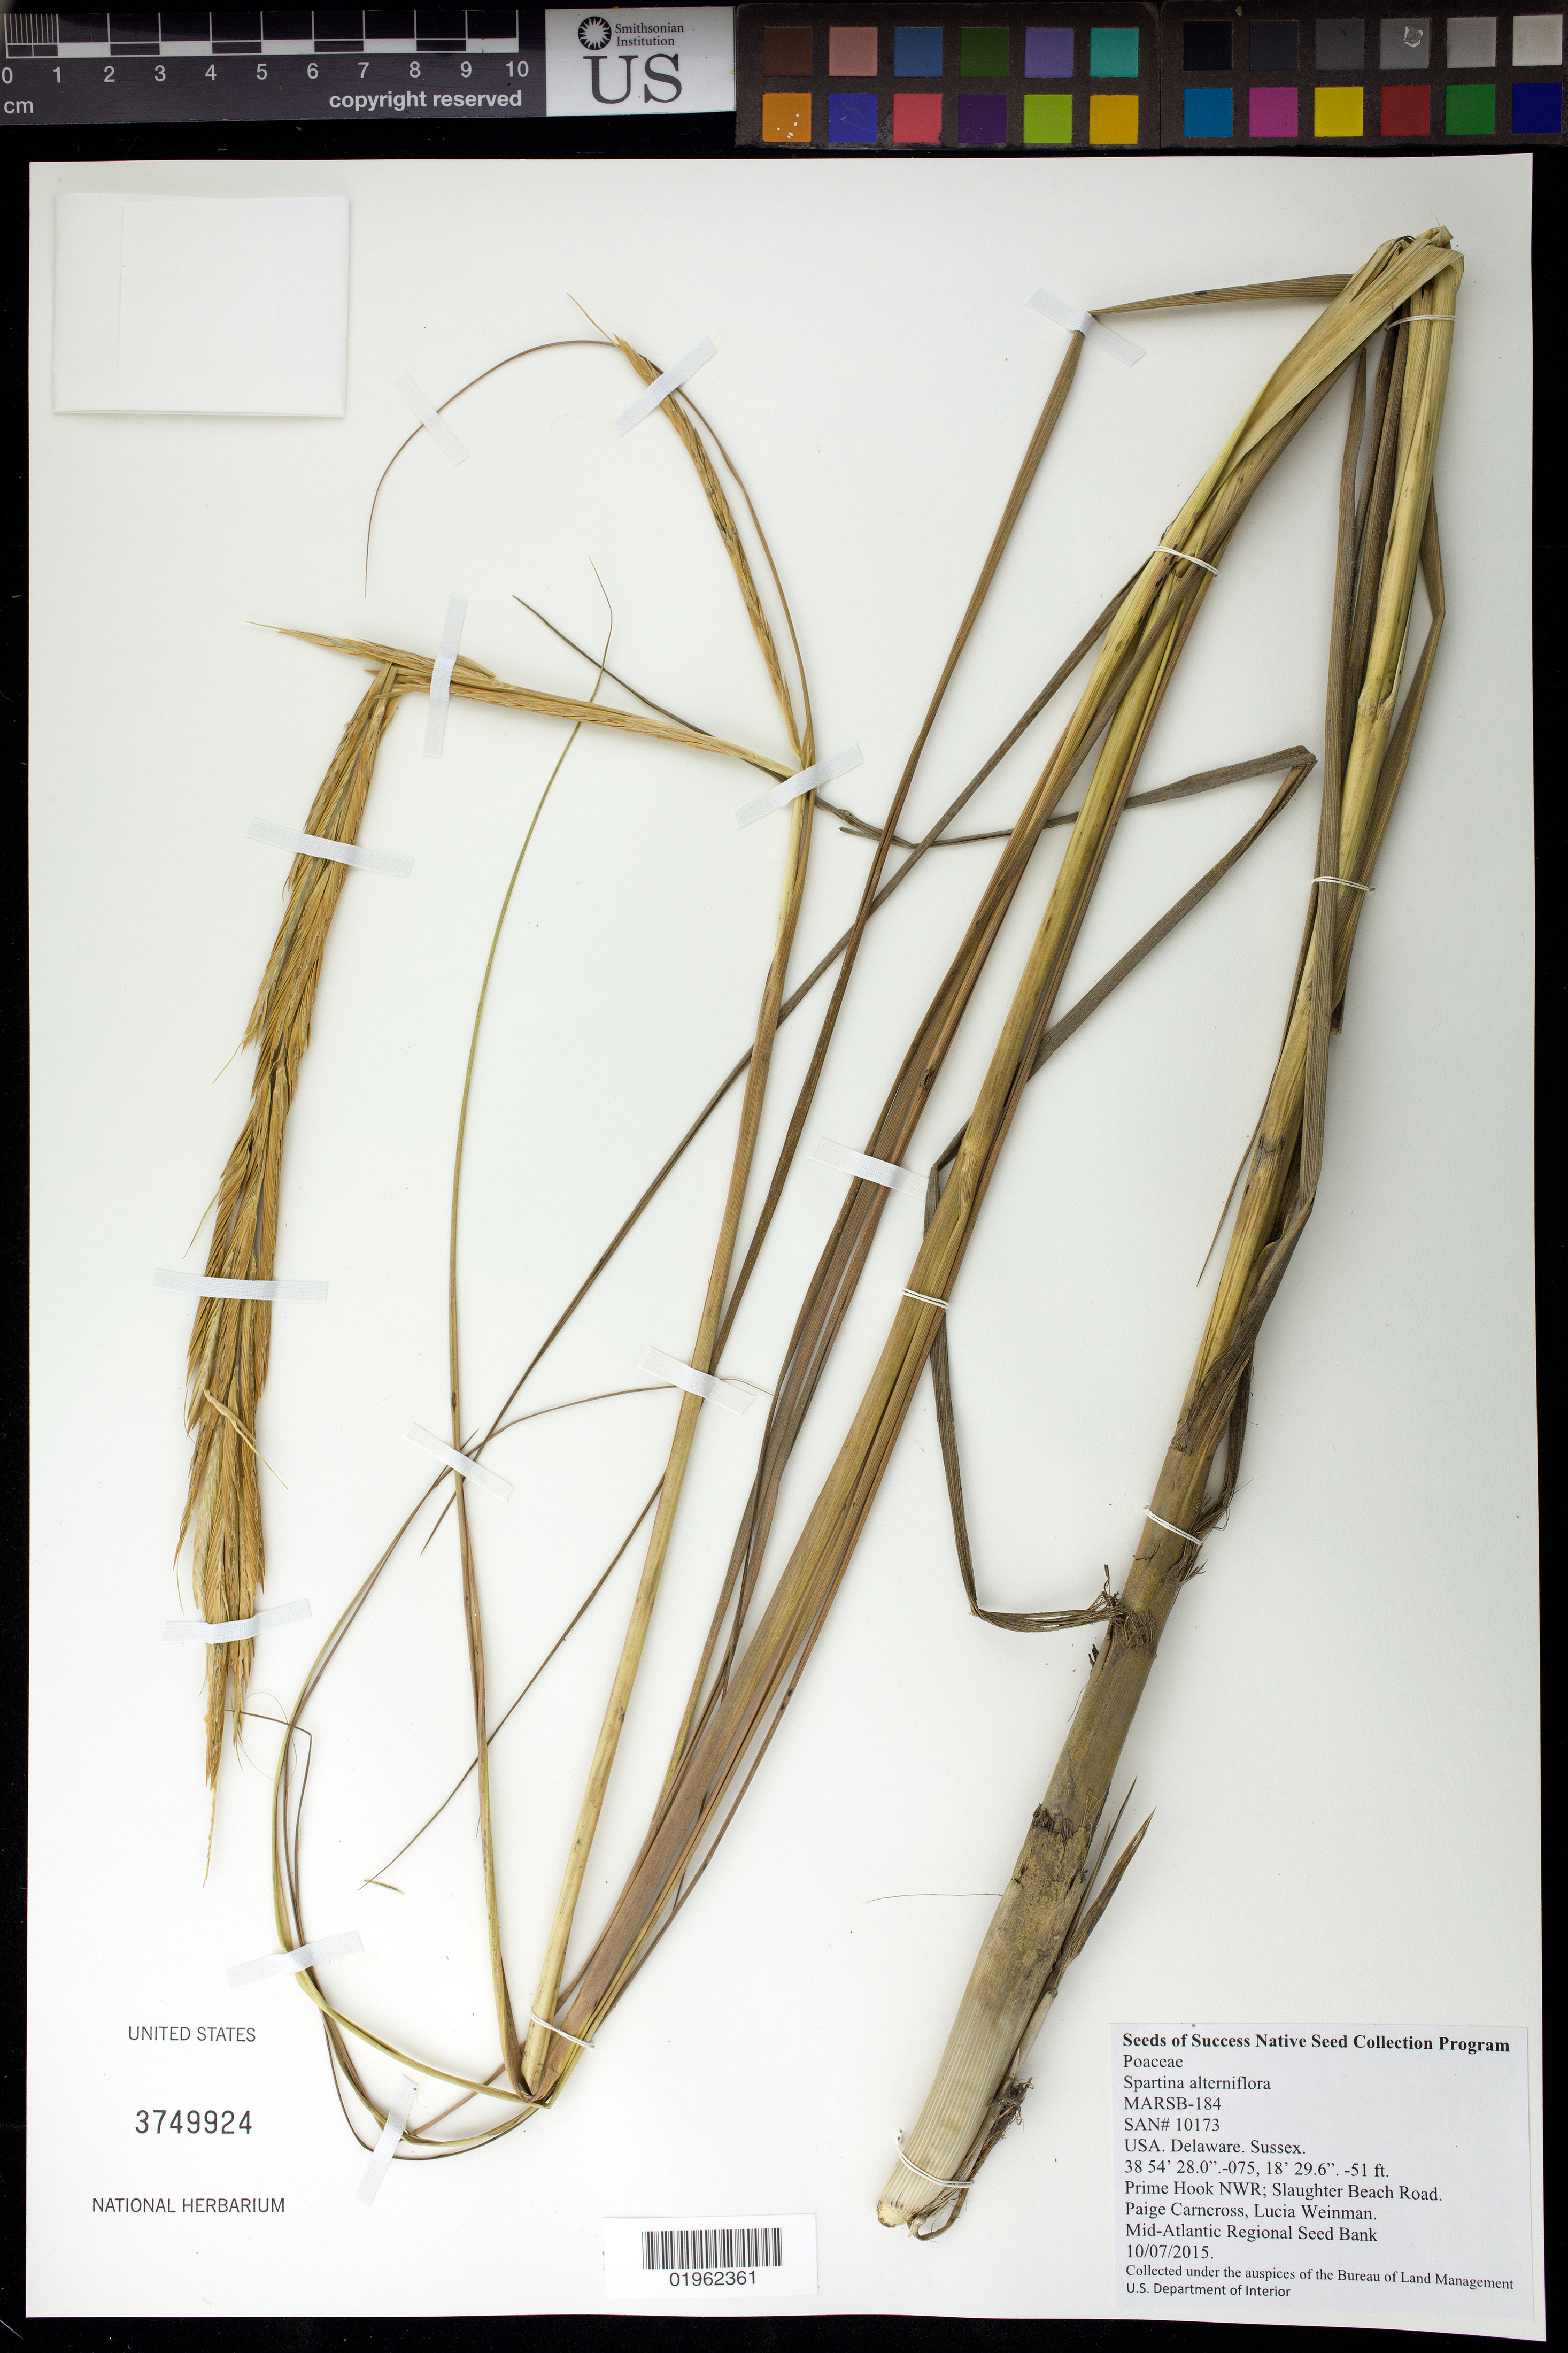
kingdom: Plantae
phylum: Tracheophyta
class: Liliopsida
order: Poales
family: Poaceae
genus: Sporobolus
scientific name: Sporobolus alterniflorus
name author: (Loisel.) P.M. Peterson & Saarela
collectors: P. Carncross & L. Weinman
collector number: MARSB-184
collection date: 2015-10-07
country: United States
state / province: Delaware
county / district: Sussex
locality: Prime Hook National Wildlife Refuge, Slaughter Beach Road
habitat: Atlantic and Gulf Coast Low Salt Marsh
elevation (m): -16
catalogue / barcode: US 3749924